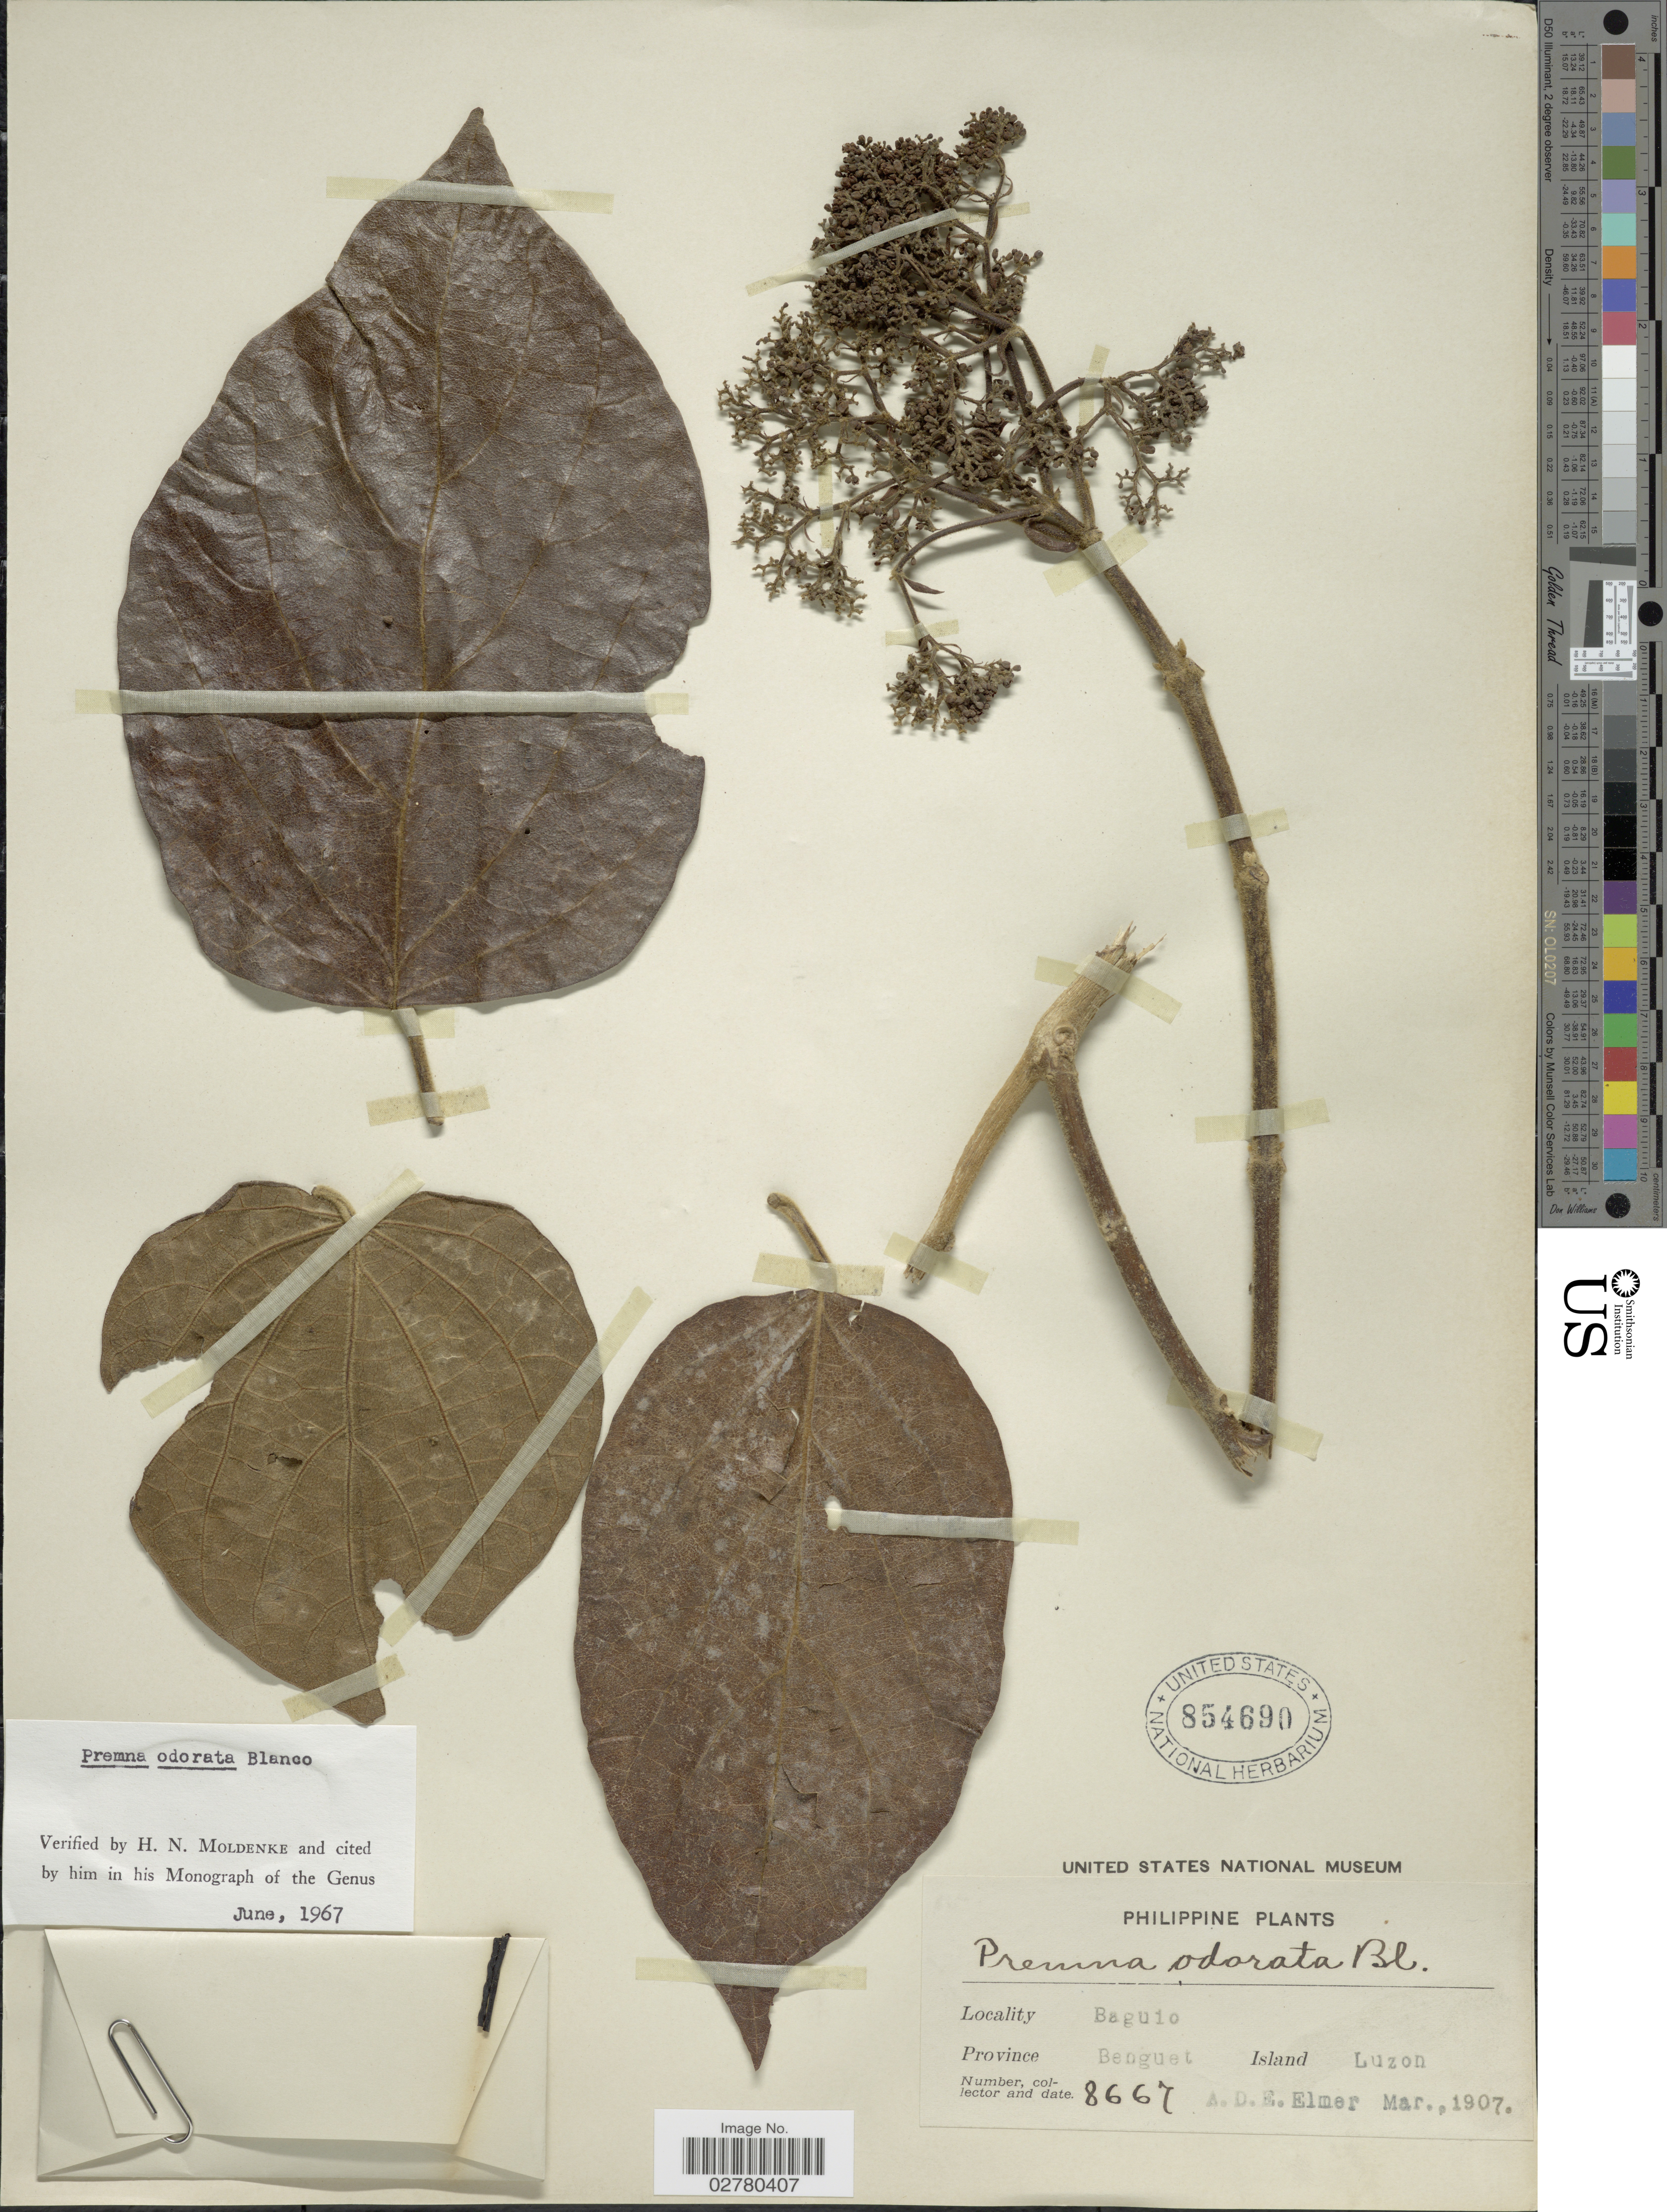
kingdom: Plantae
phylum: Tracheophyta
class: Magnoliopsida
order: Lamiales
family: Lamiaceae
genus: Premna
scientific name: Premna odorata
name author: Blanco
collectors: A. D. E. Elmer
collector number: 8667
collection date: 1907-03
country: Philippines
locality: Baguio, Province Benguet, Island Luzon.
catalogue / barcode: US 854690